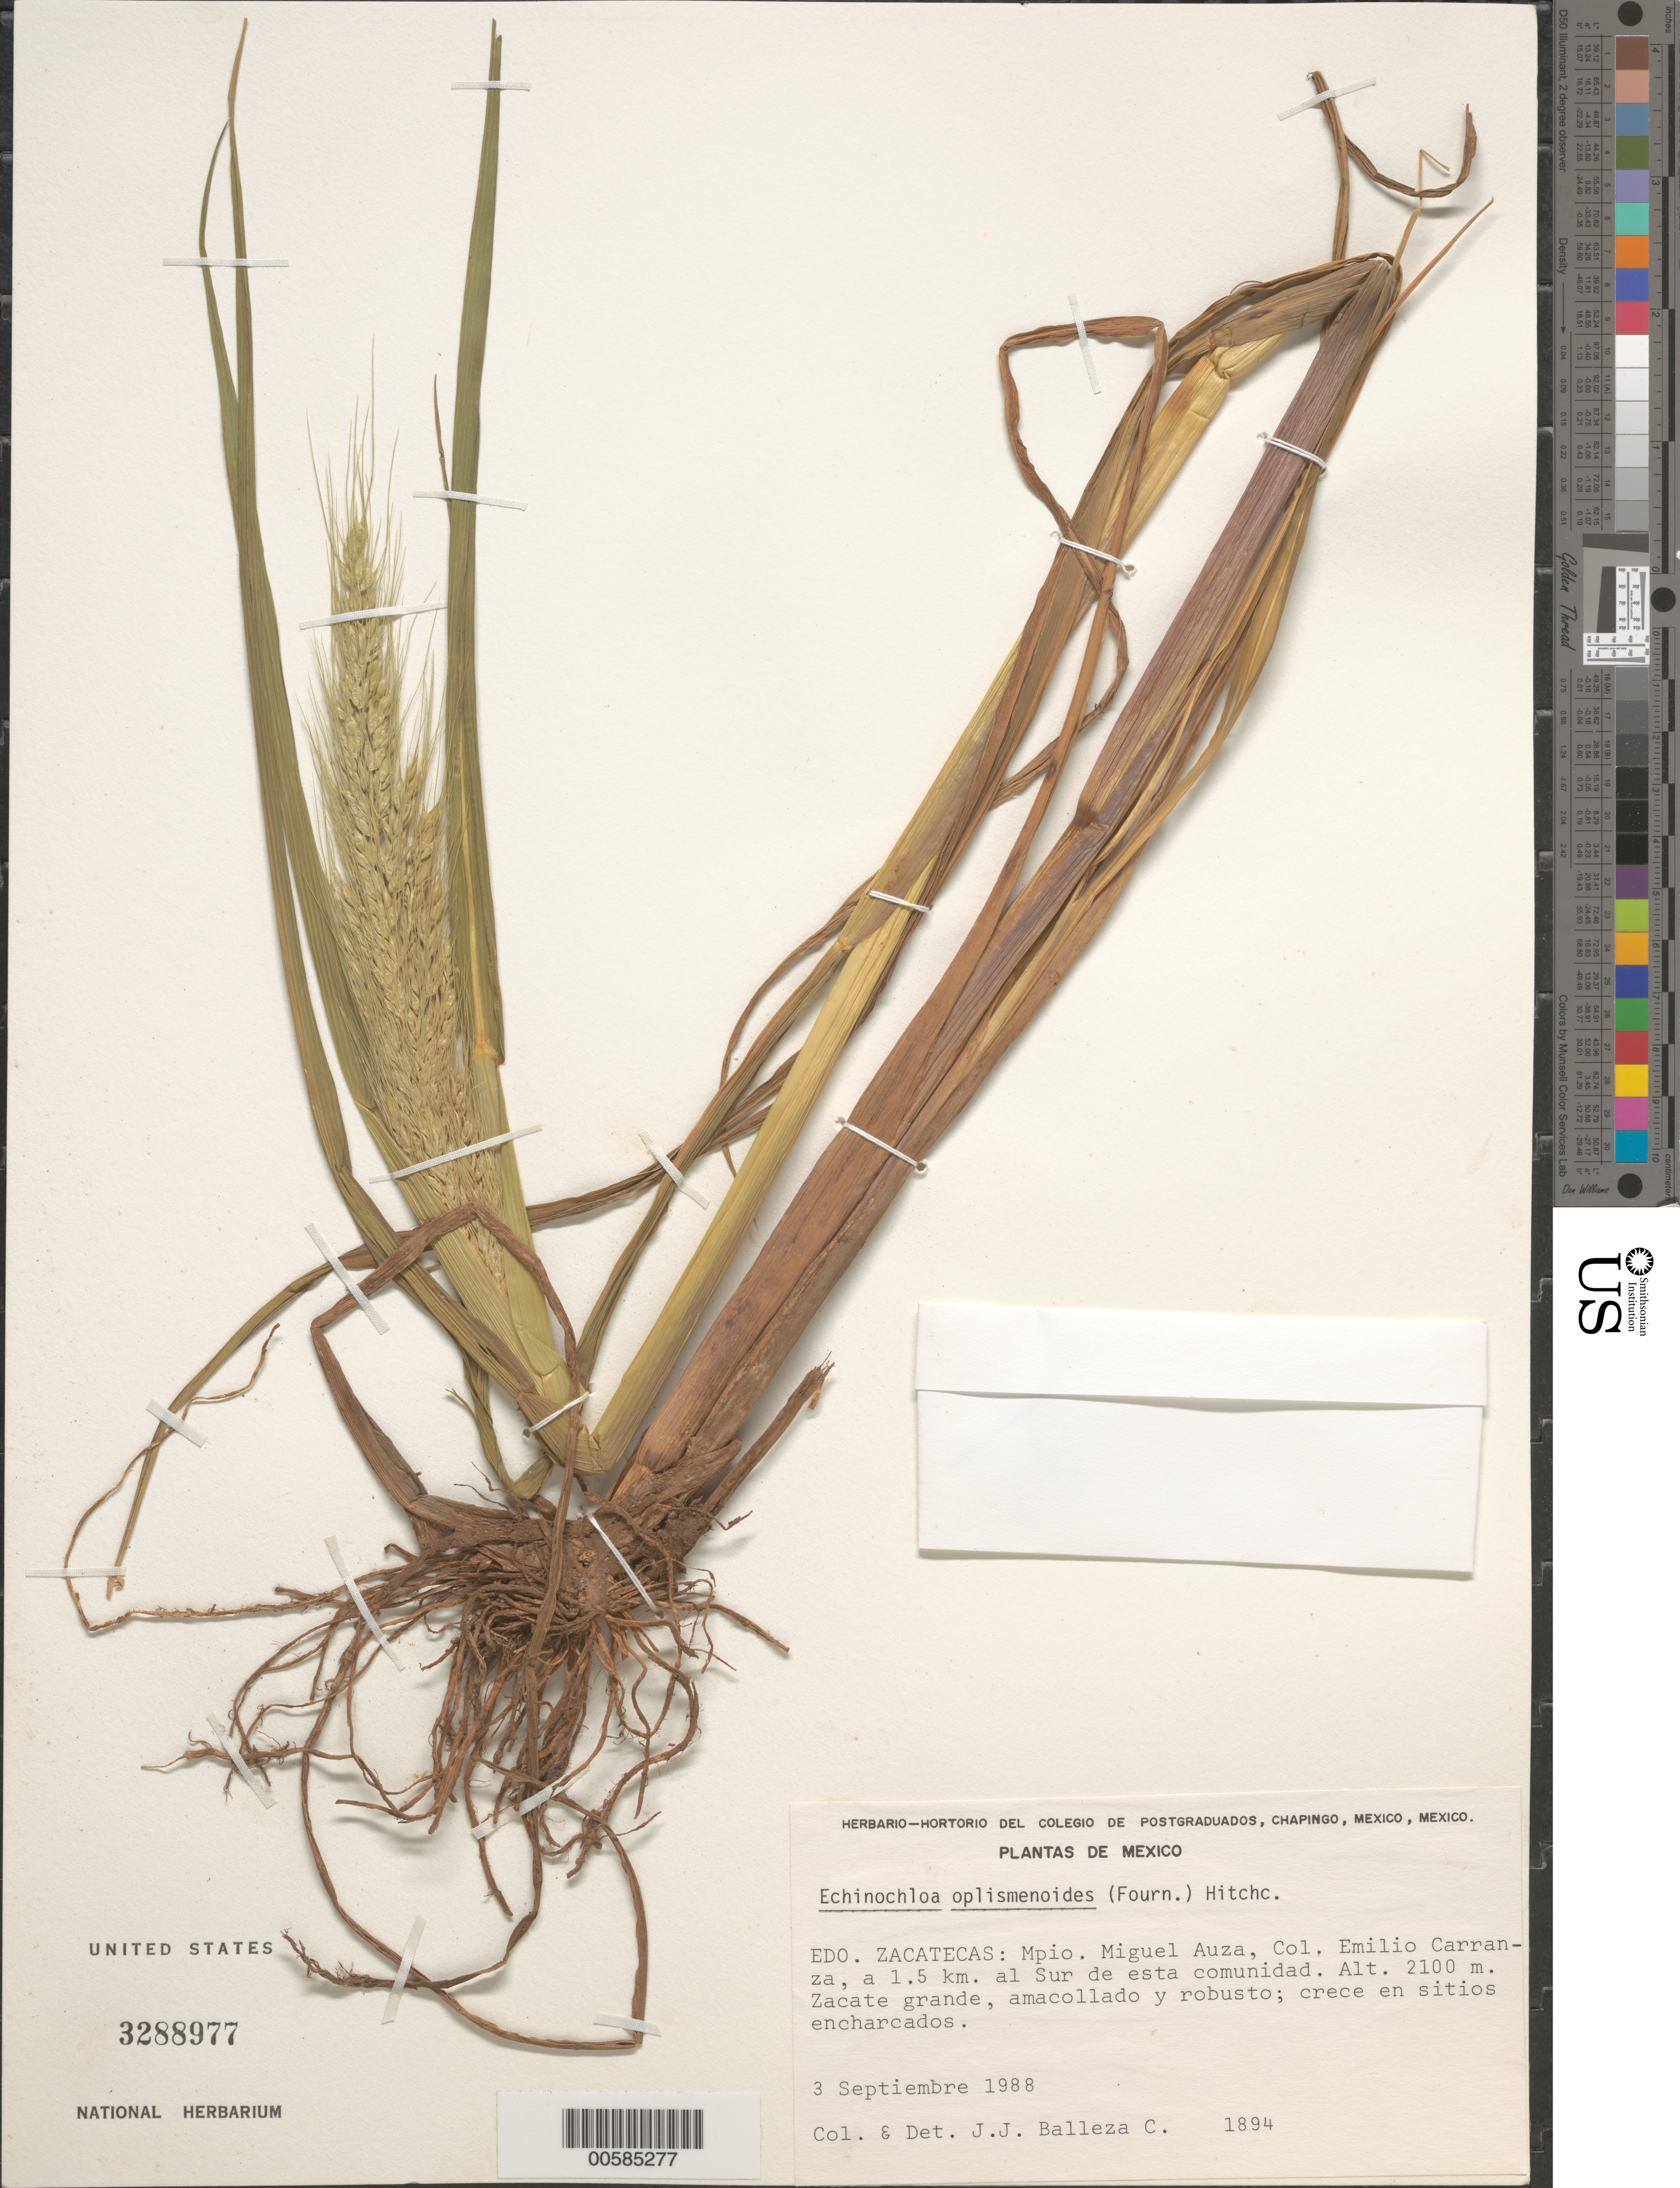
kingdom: Plantae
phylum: Tracheophyta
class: Liliopsida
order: Poales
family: Poaceae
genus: Echinochloa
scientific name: Echinochloa oplismenoides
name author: (E. Fourn.) Hitchc.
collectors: J. J. Balleza C.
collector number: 1894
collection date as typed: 3 Sep 1988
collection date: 1988-09-03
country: Mexico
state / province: Zacatecas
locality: Mpio Miguel Auza, Col. Emilio Carranza, a 1.5 km al Sur de esta comunidad.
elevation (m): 2100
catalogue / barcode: US 3288977